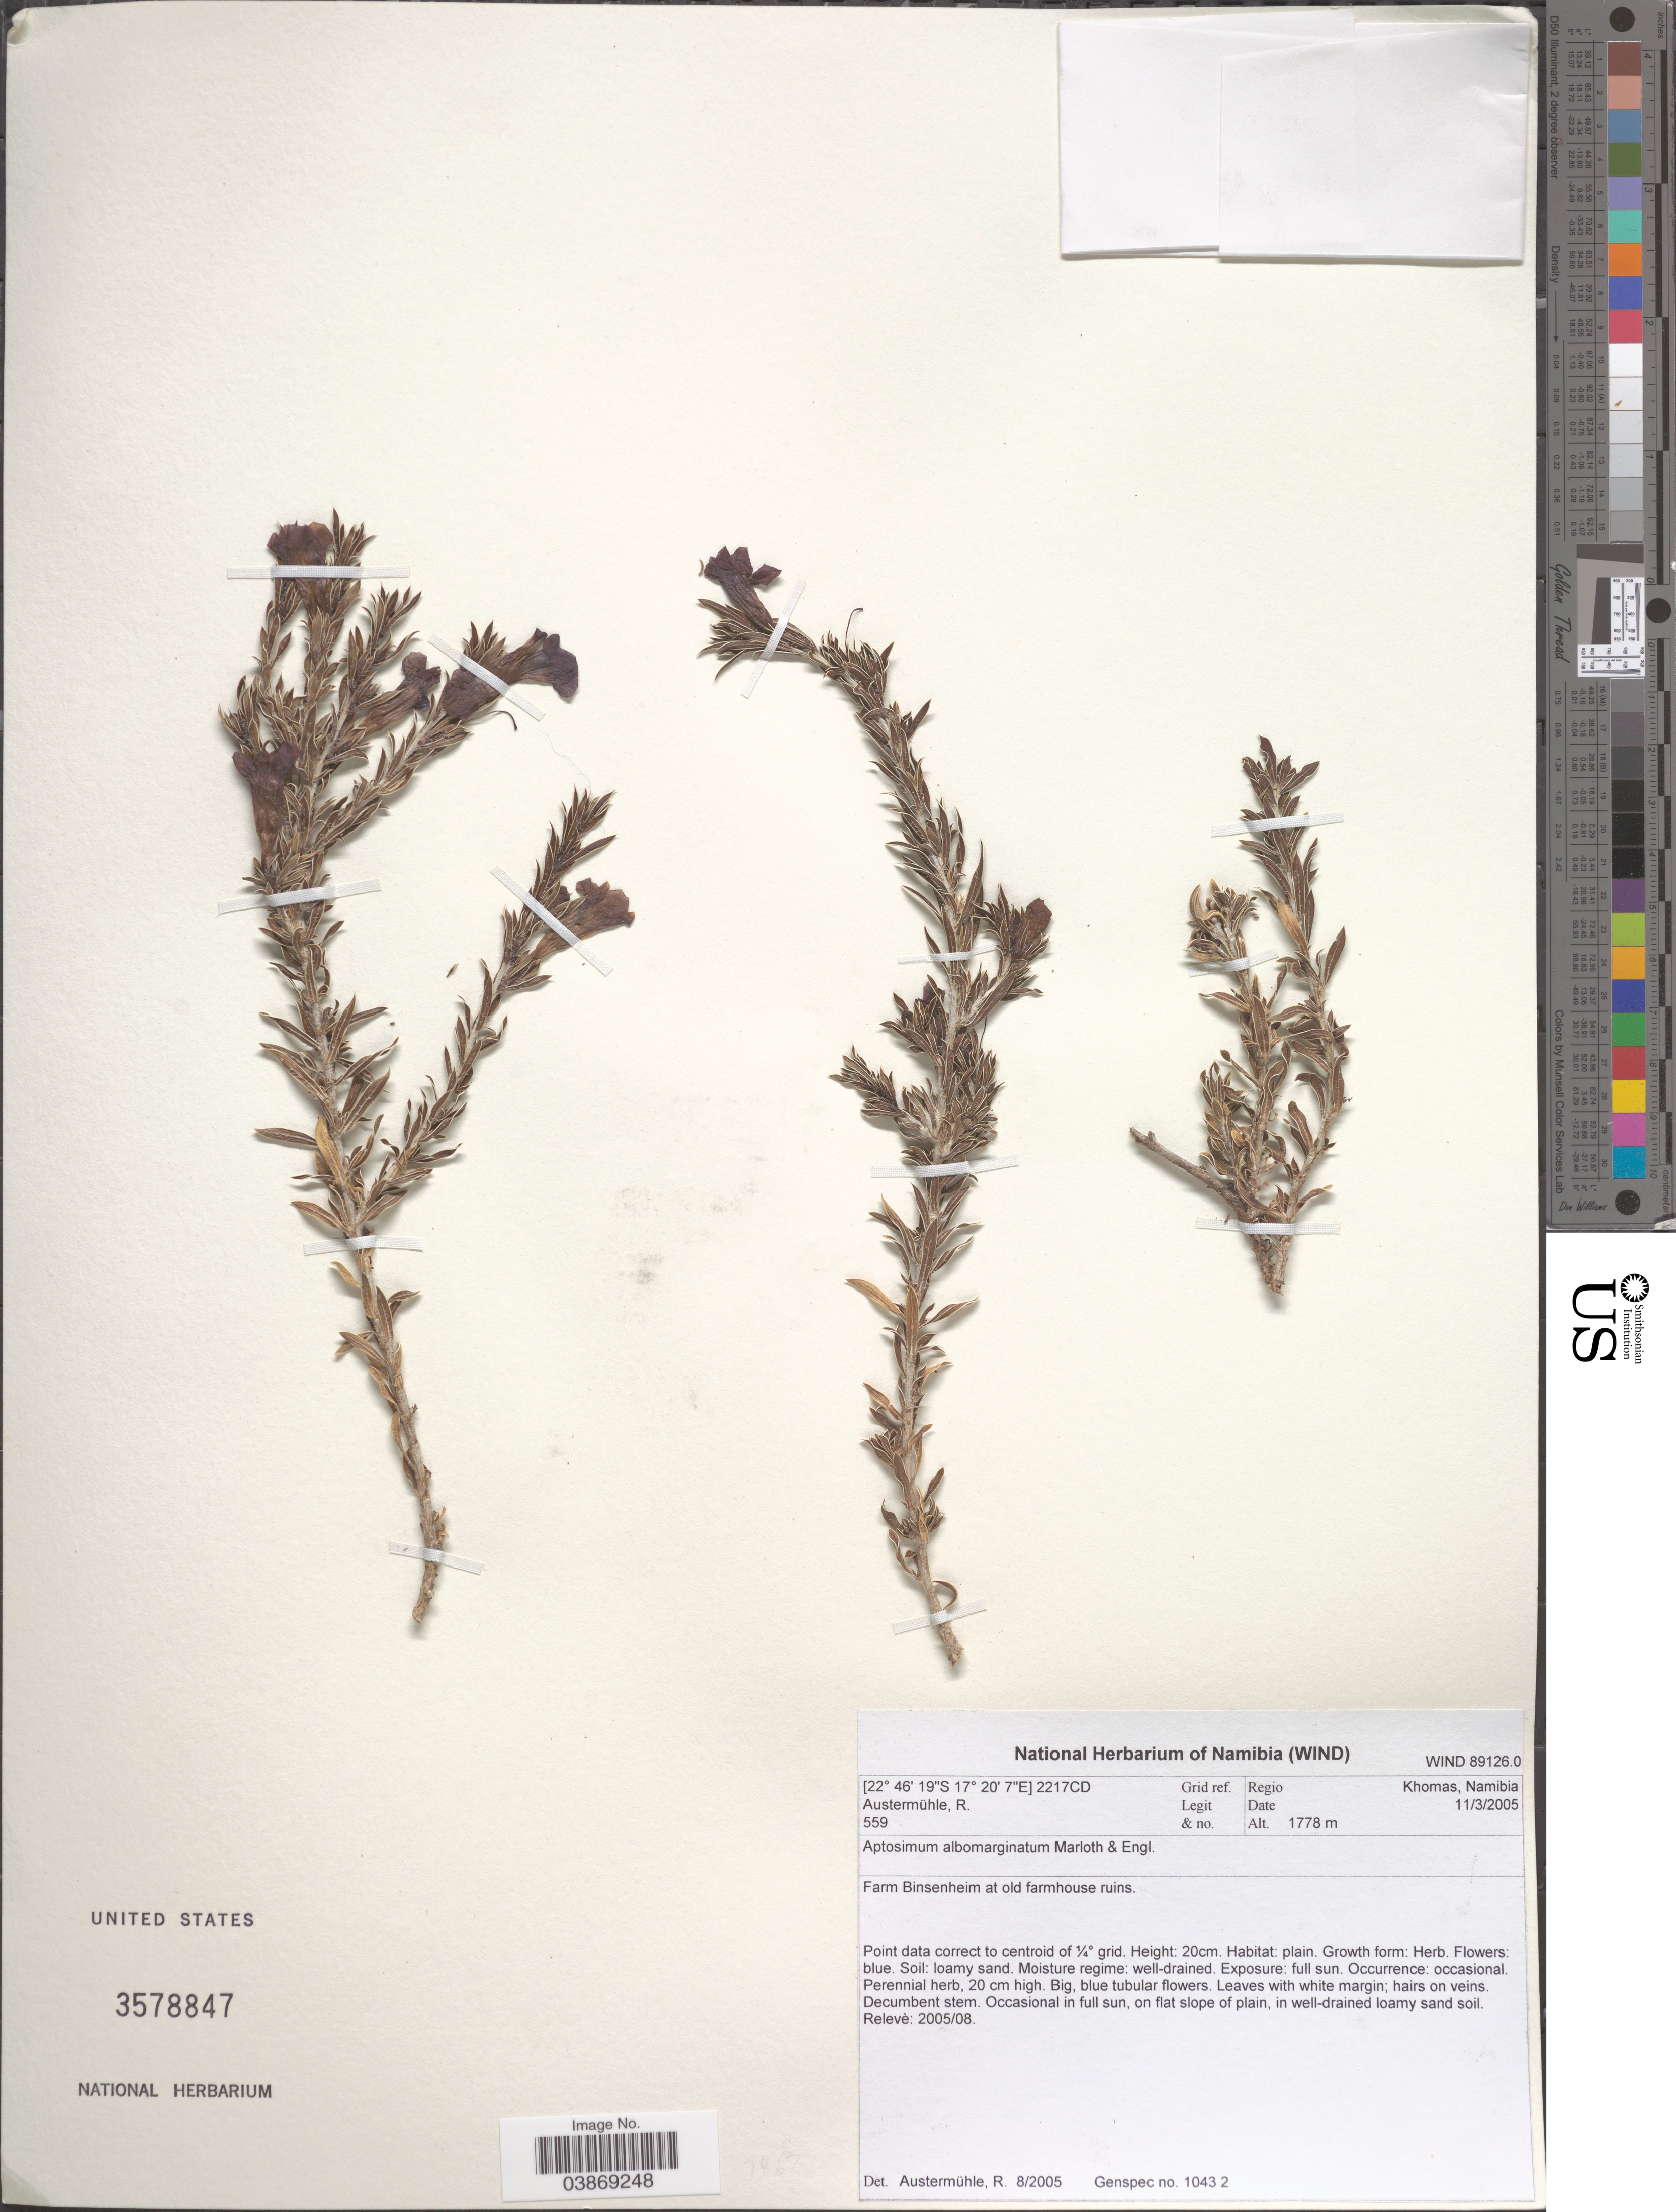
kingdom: Plantae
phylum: Tracheophyta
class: Magnoliopsida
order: Lamiales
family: Scrophulariaceae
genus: Aptosimum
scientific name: Aptosimum albomarginatum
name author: Marloth & Engl.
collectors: R. Austermuhle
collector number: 559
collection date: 2005-03-11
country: Namibia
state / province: Khomas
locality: Grid ref. 2217CD. Regio Khomas. Farm Binsenheim at old farmhouse ruins.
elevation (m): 1778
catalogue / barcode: US 3578847